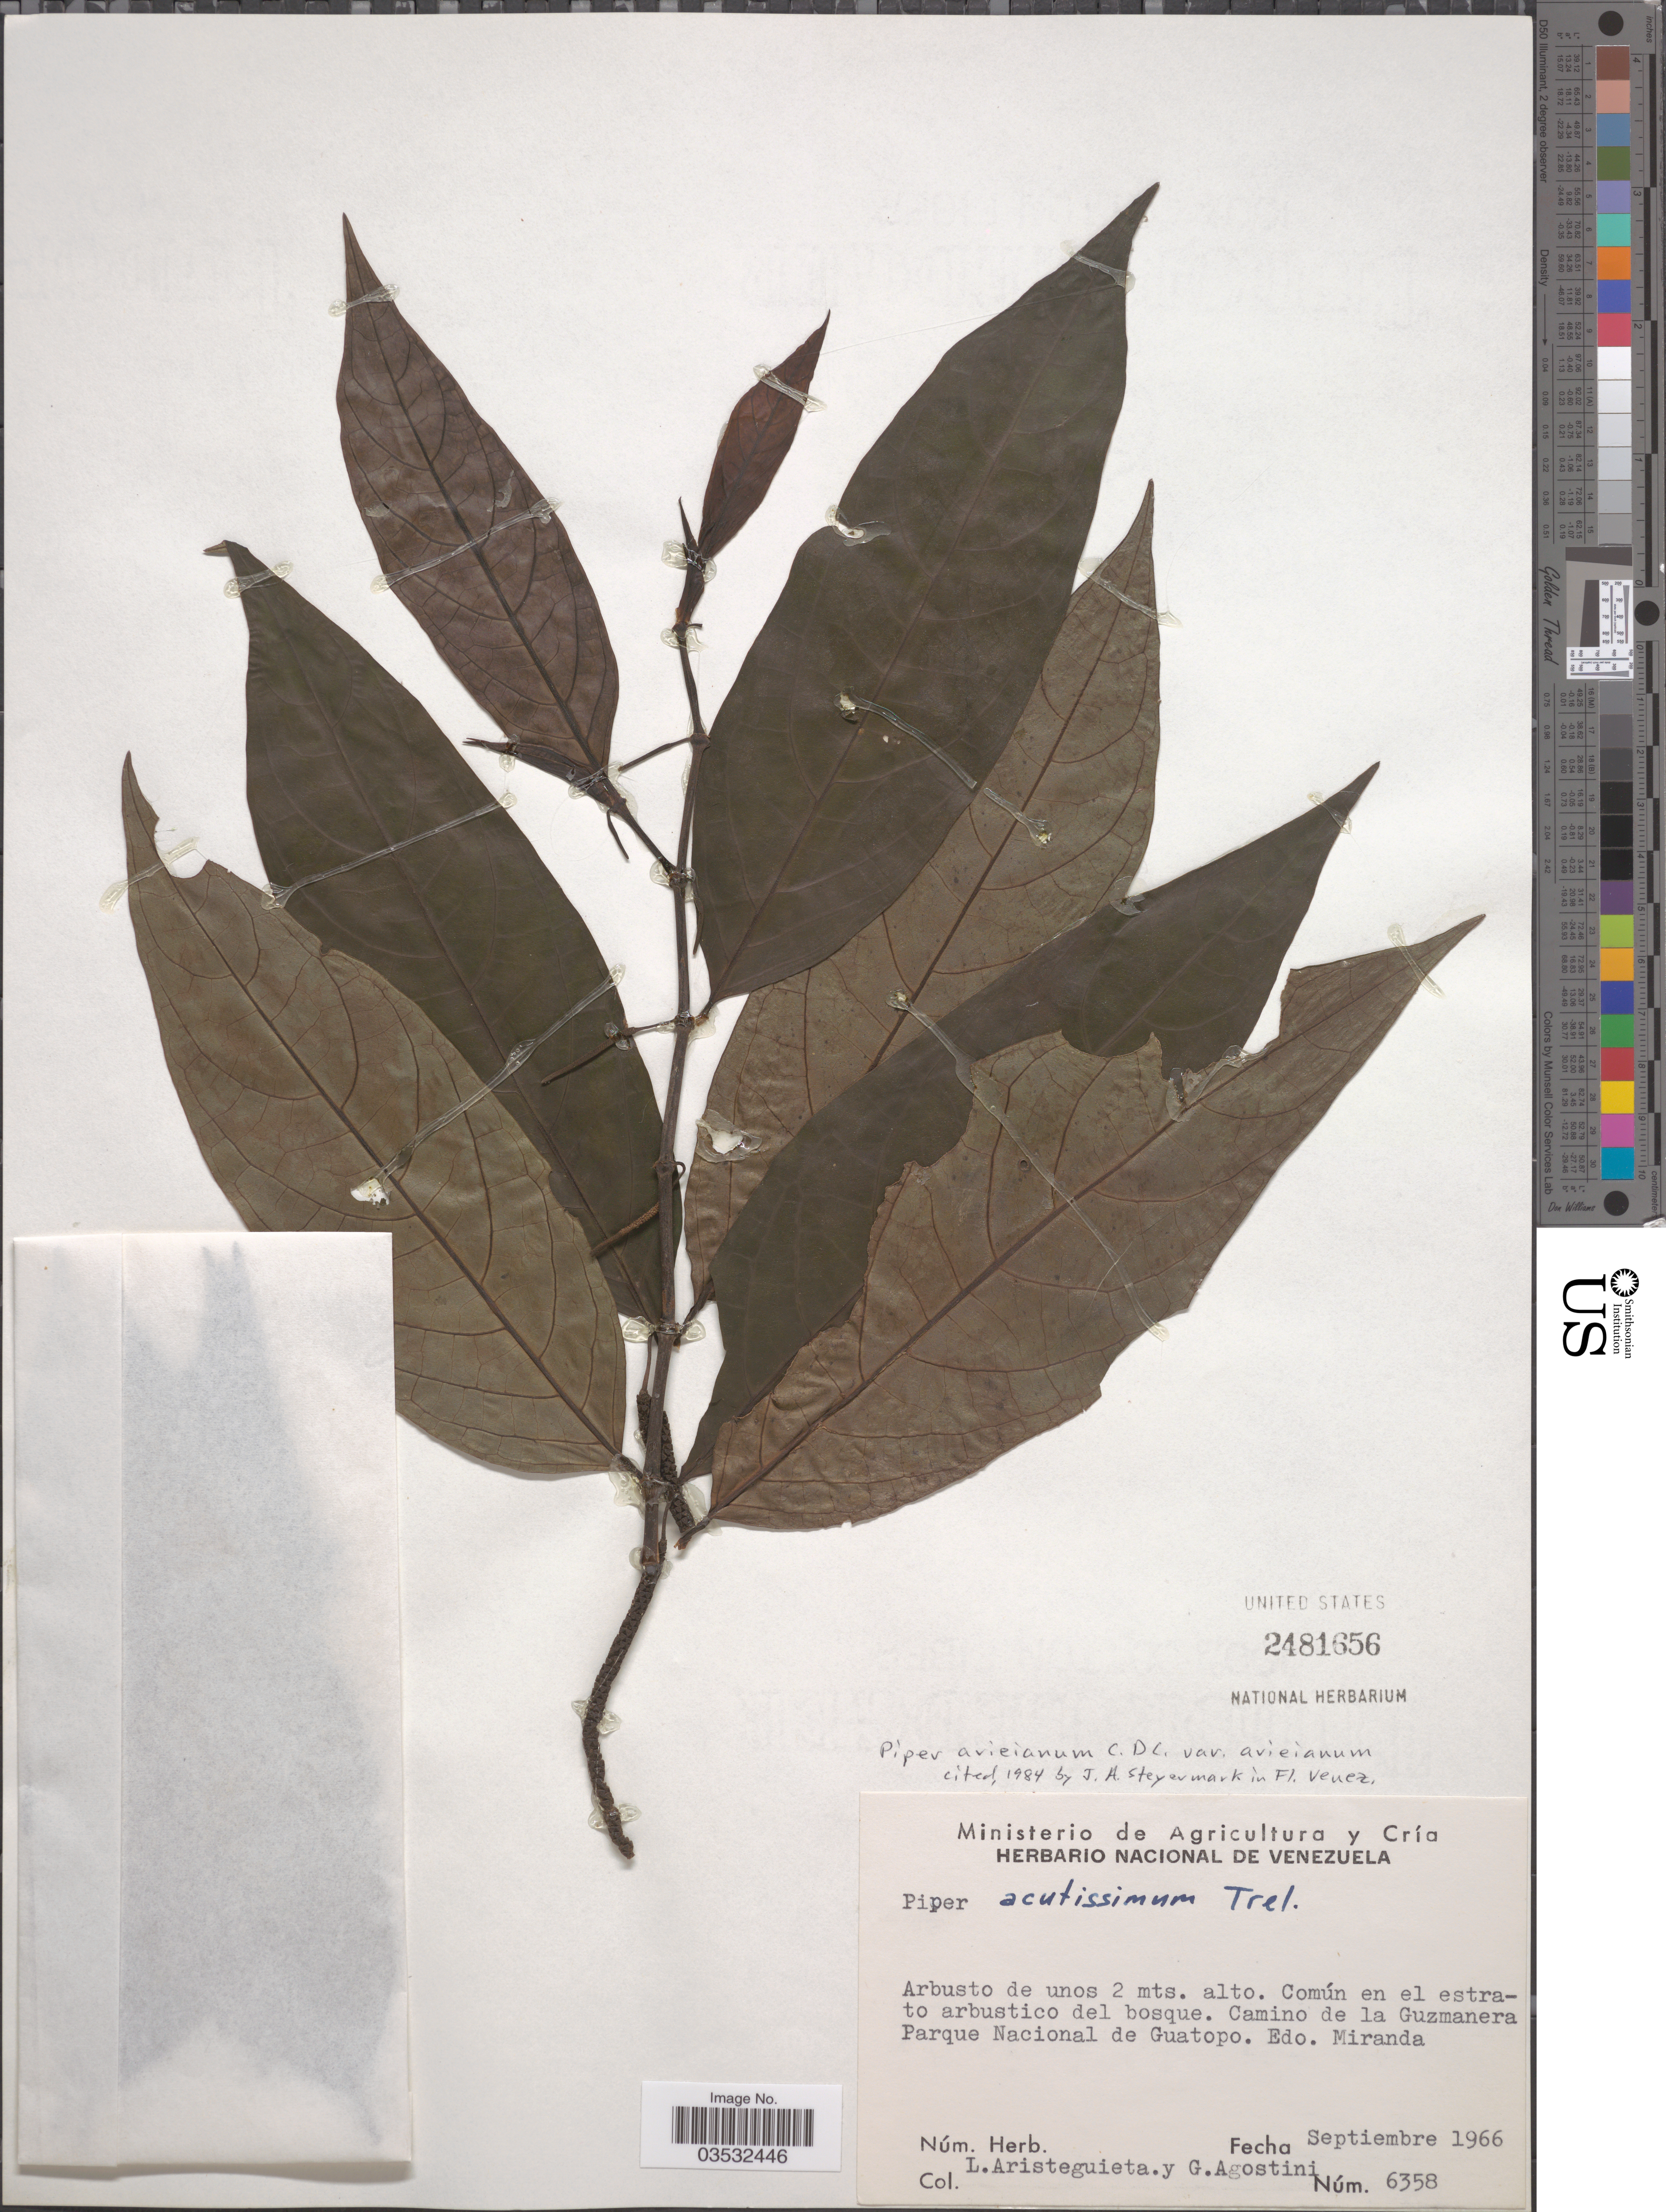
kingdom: Plantae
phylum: Tracheophyta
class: Magnoliopsida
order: Piperales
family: Piperaceae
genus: Piper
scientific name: Piper arieianum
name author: C. DC.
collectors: L. Aristeguieta & G. Agostini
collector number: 6358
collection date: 1966-09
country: Venezuela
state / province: Miranda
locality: Camino de la Guzmanera Parque Nacional de Guatopo.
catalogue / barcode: US 2481656